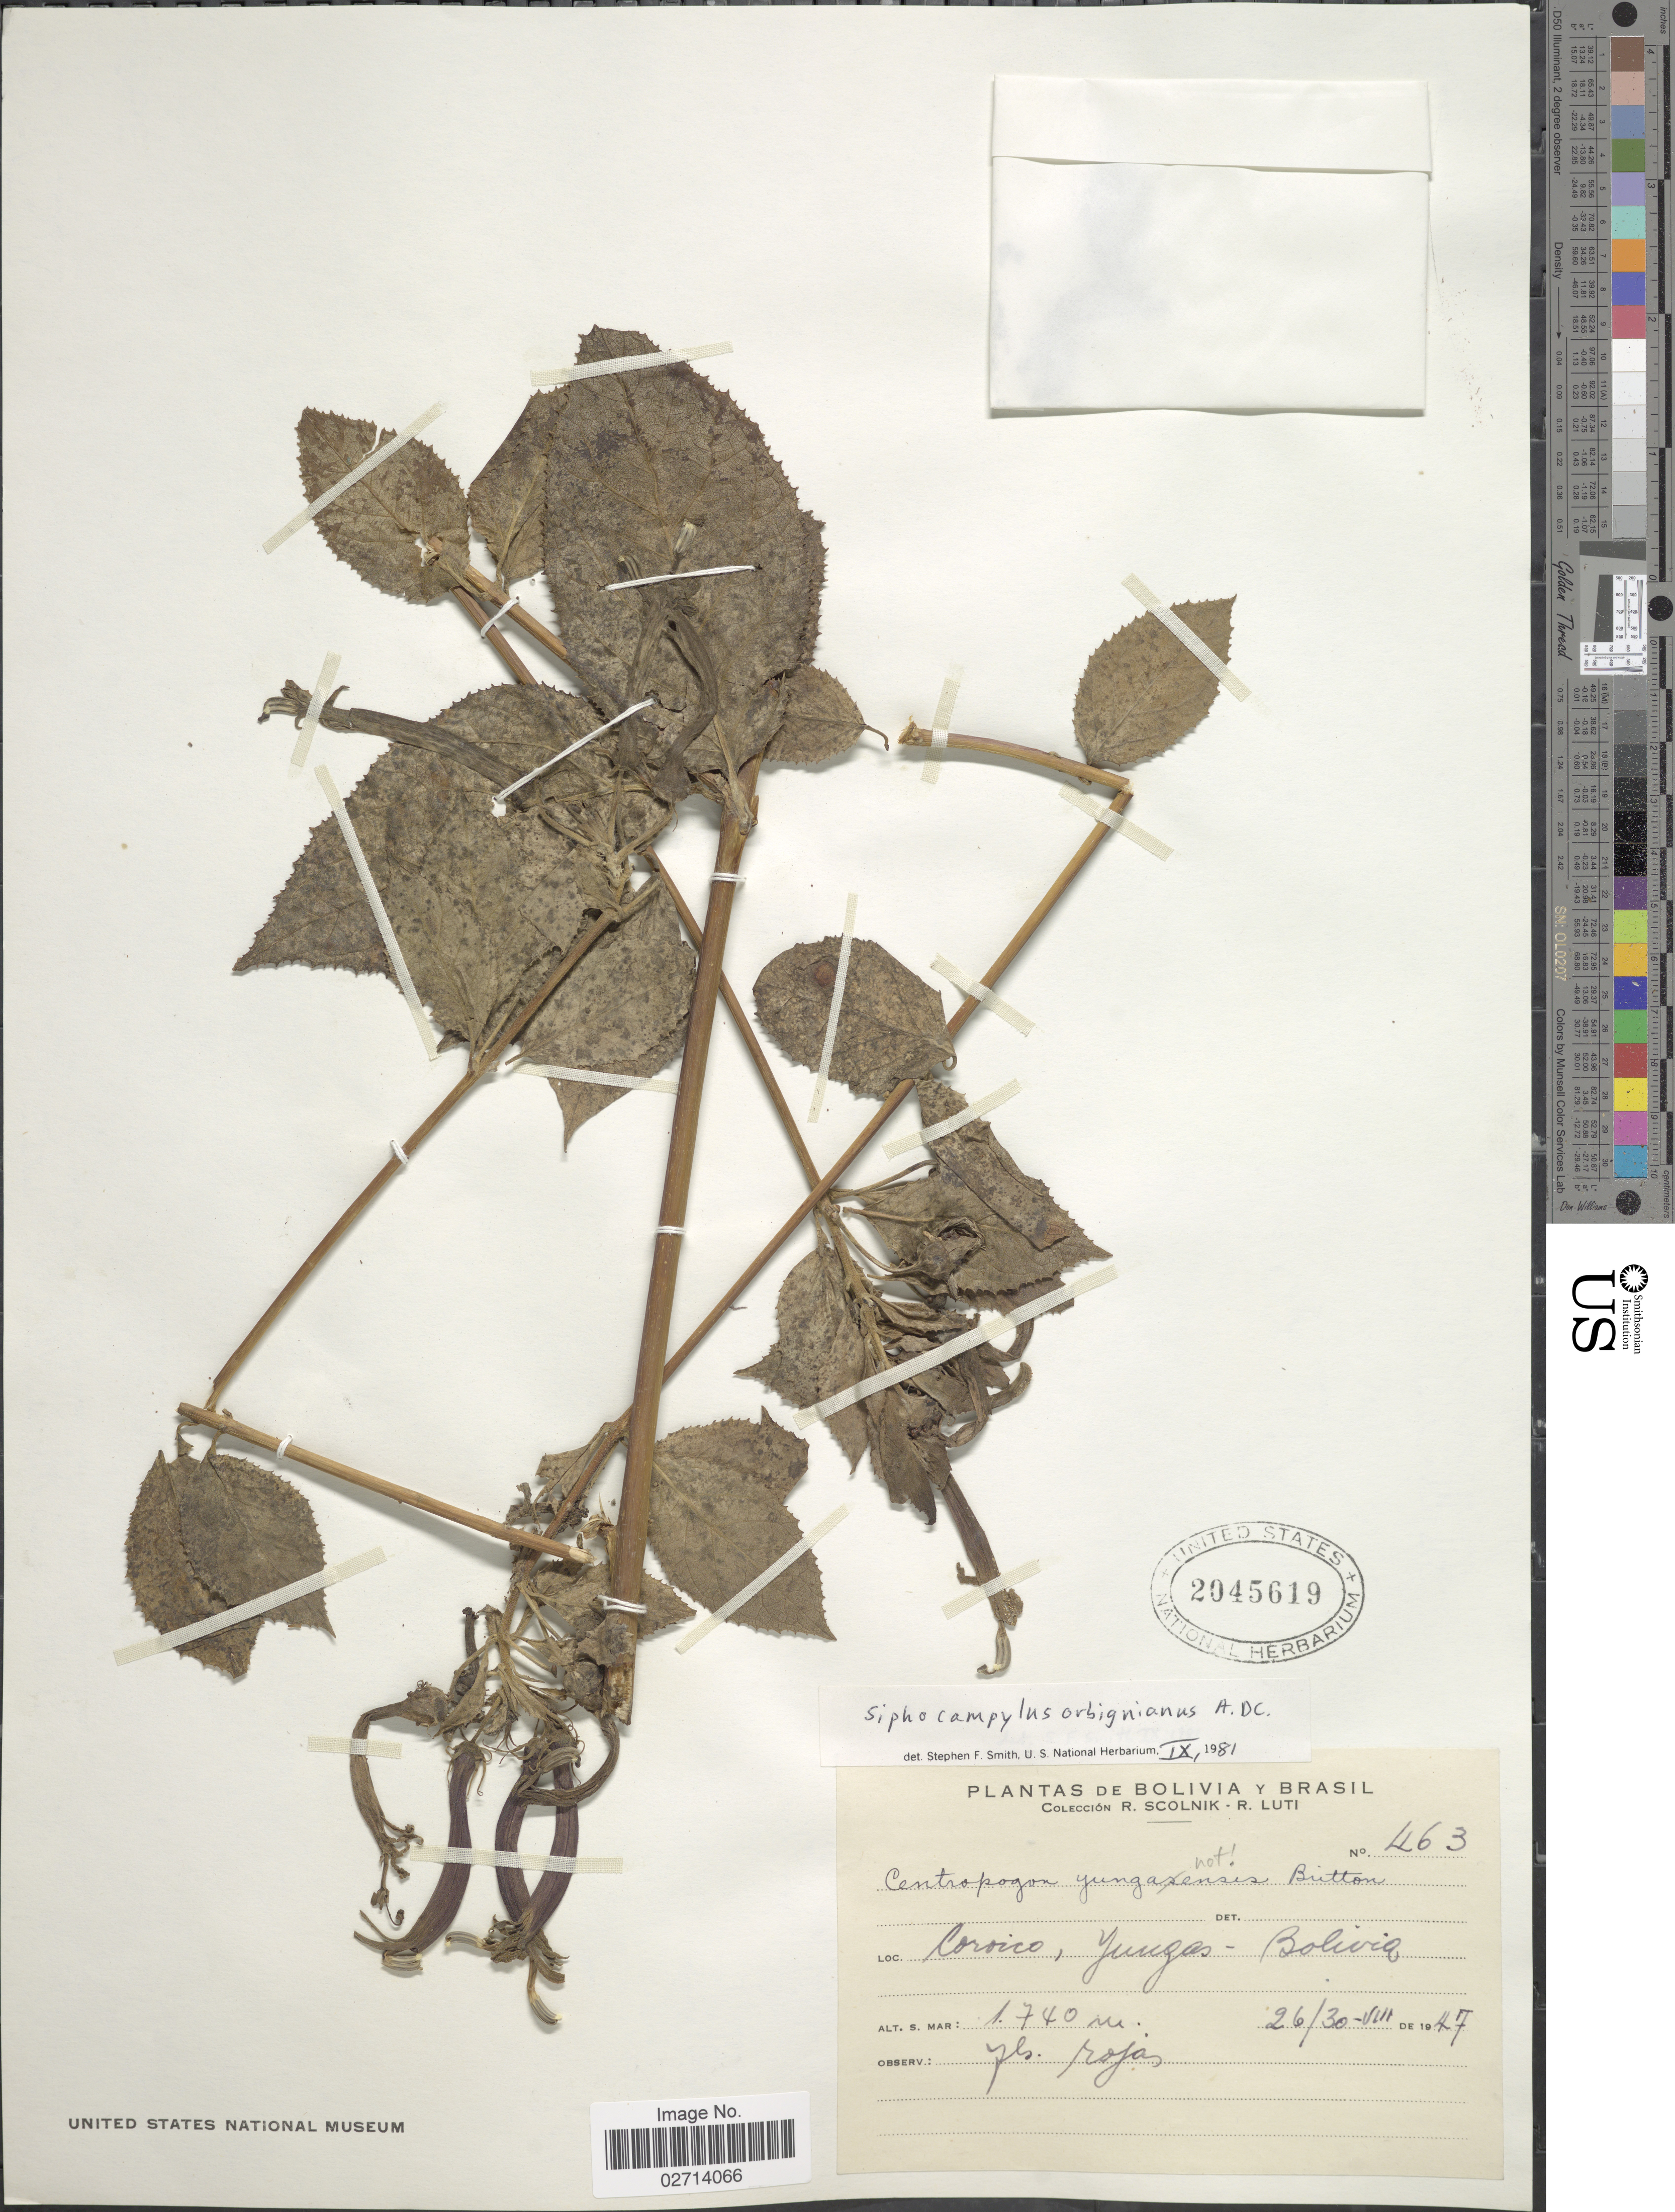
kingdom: Plantae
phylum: Tracheophyta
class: Magnoliopsida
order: Asterales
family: Campanulaceae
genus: Siphocampylus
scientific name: Siphocampylus orbignianus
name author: A. DC.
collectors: R. Scolnik & R. Luti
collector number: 463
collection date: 1947-08-26/1947-08-30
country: Bolivia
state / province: La Paz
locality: Coroico, Yungas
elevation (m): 1740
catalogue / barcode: US 2045619